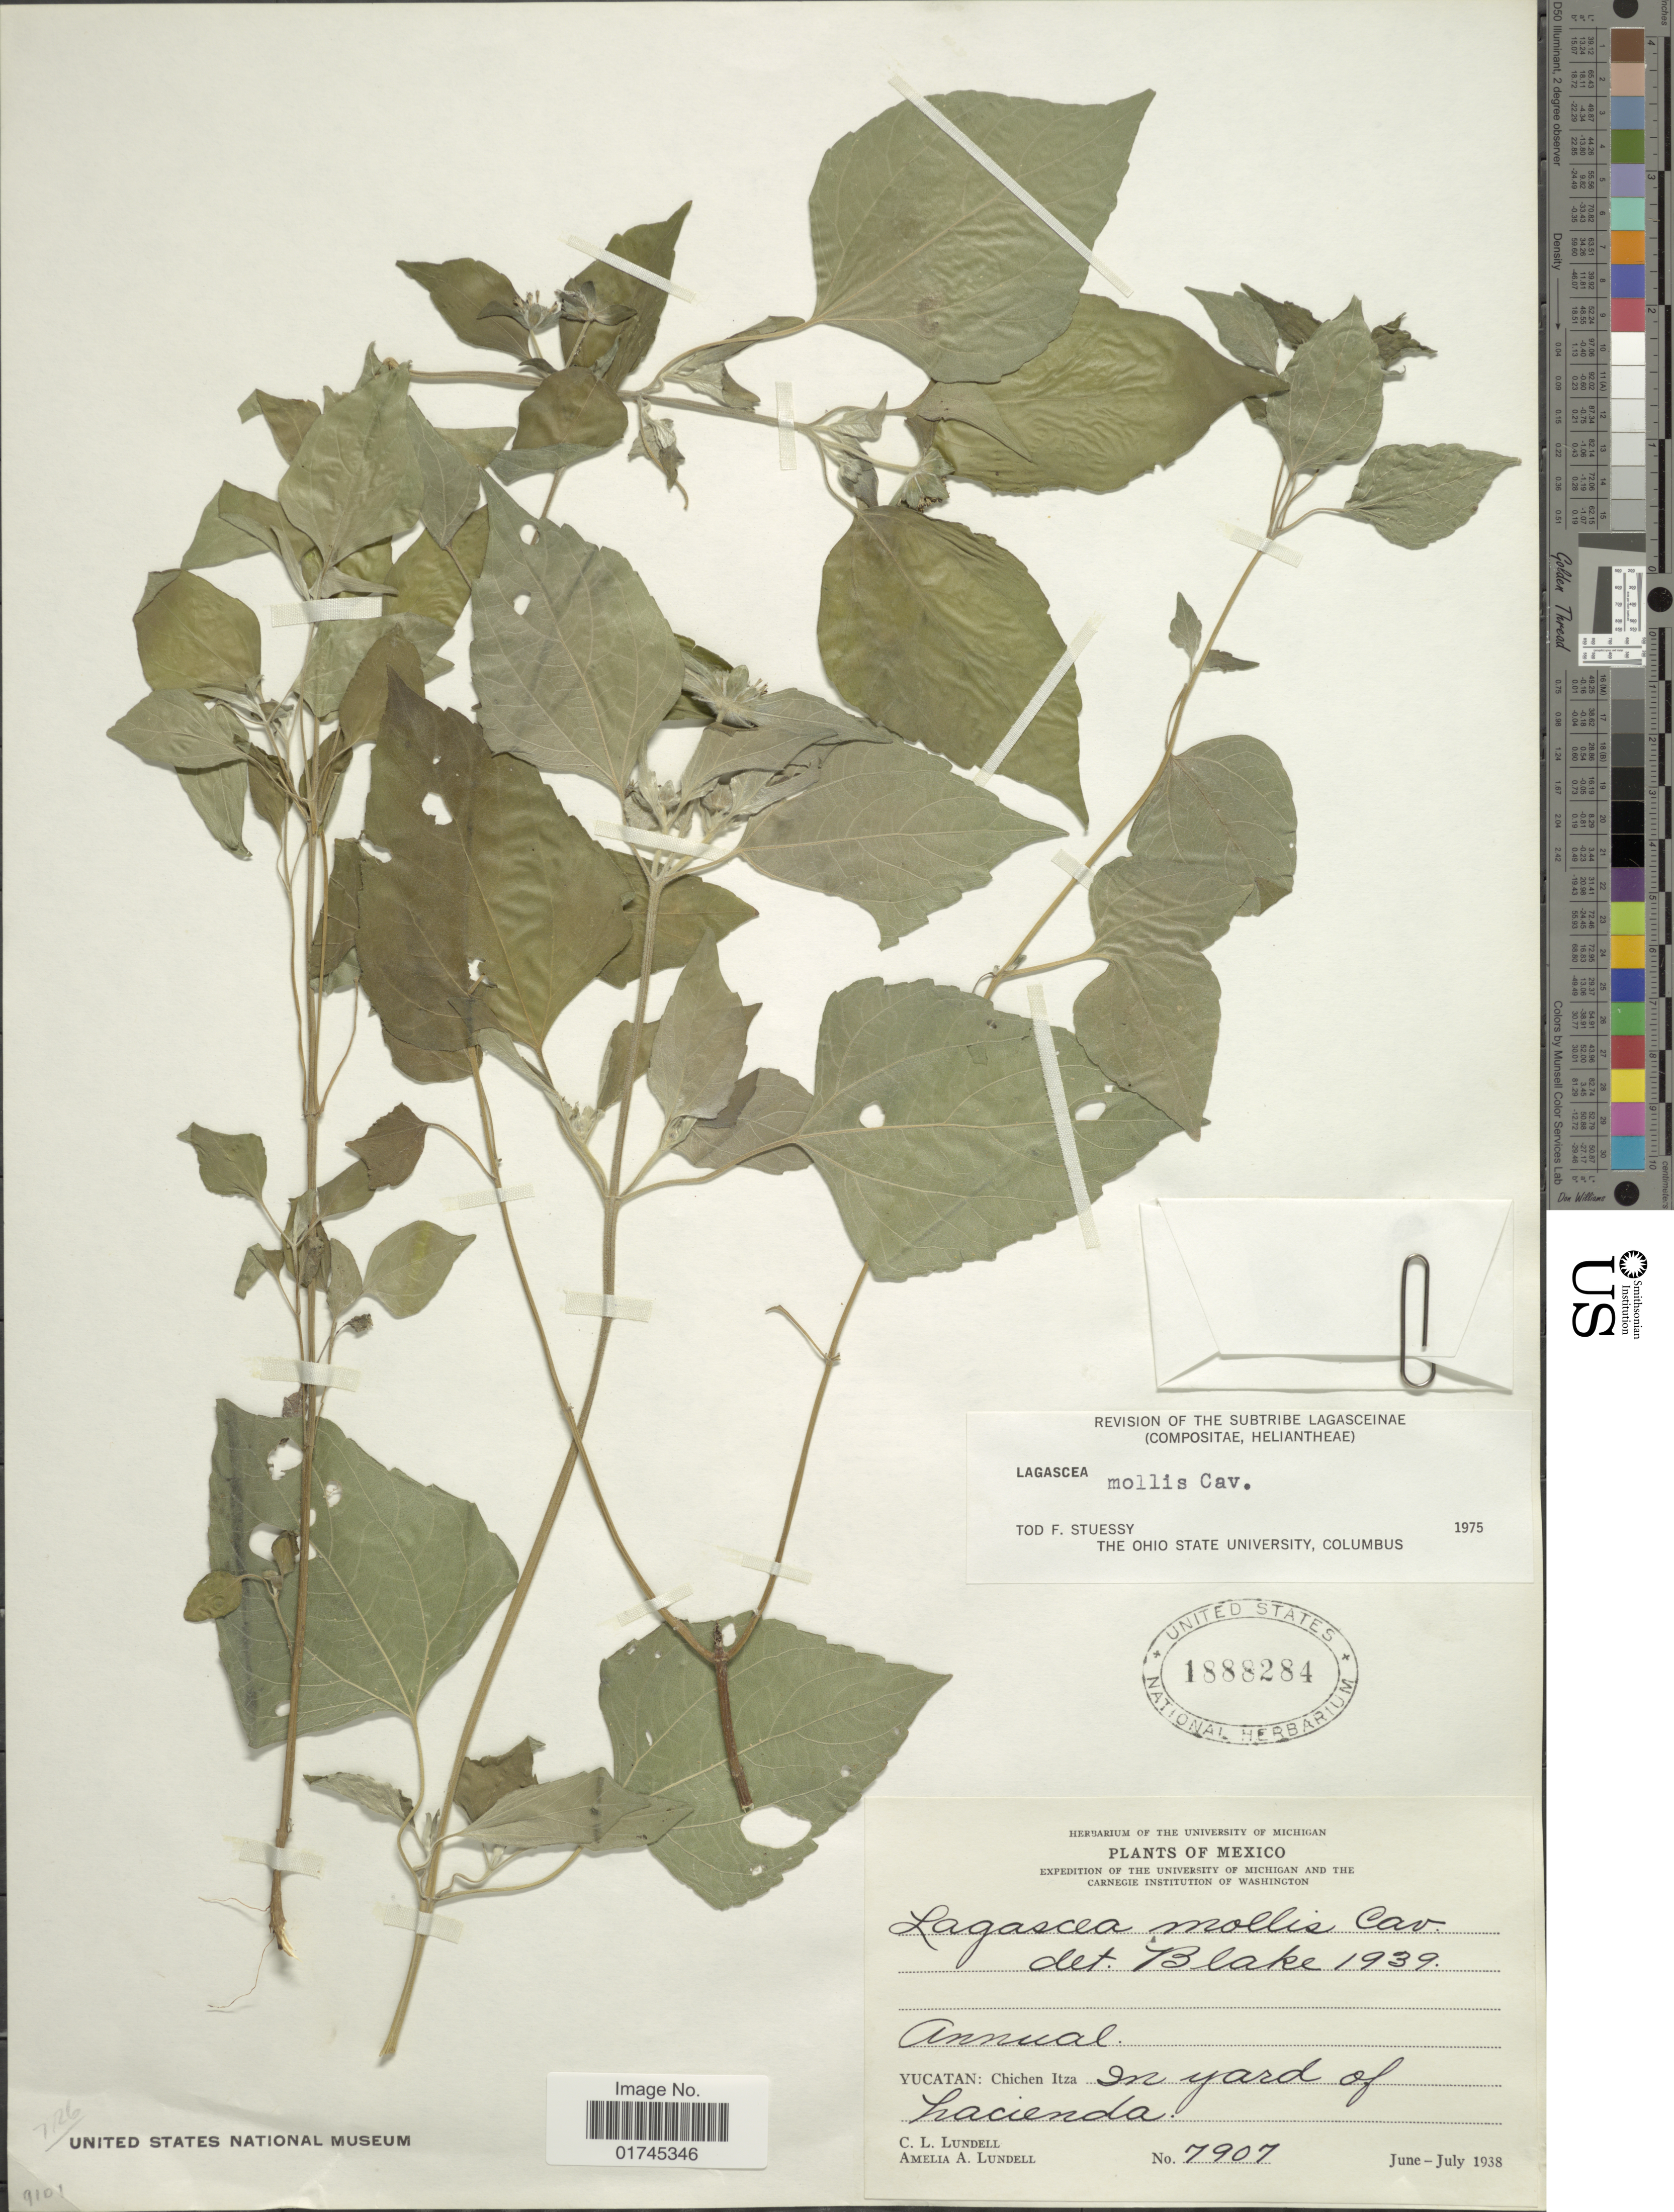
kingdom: Plantae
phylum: Tracheophyta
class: Magnoliopsida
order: Asterales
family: Asteraceae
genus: Lagascea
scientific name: Lagascea mollis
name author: Cav.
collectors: C. L. Lundell & A. A. Lundell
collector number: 7907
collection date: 1938-06/1938-07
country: Mexico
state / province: Yucatán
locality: Chichen Itza in yard of hacienda.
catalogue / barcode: US 1888284